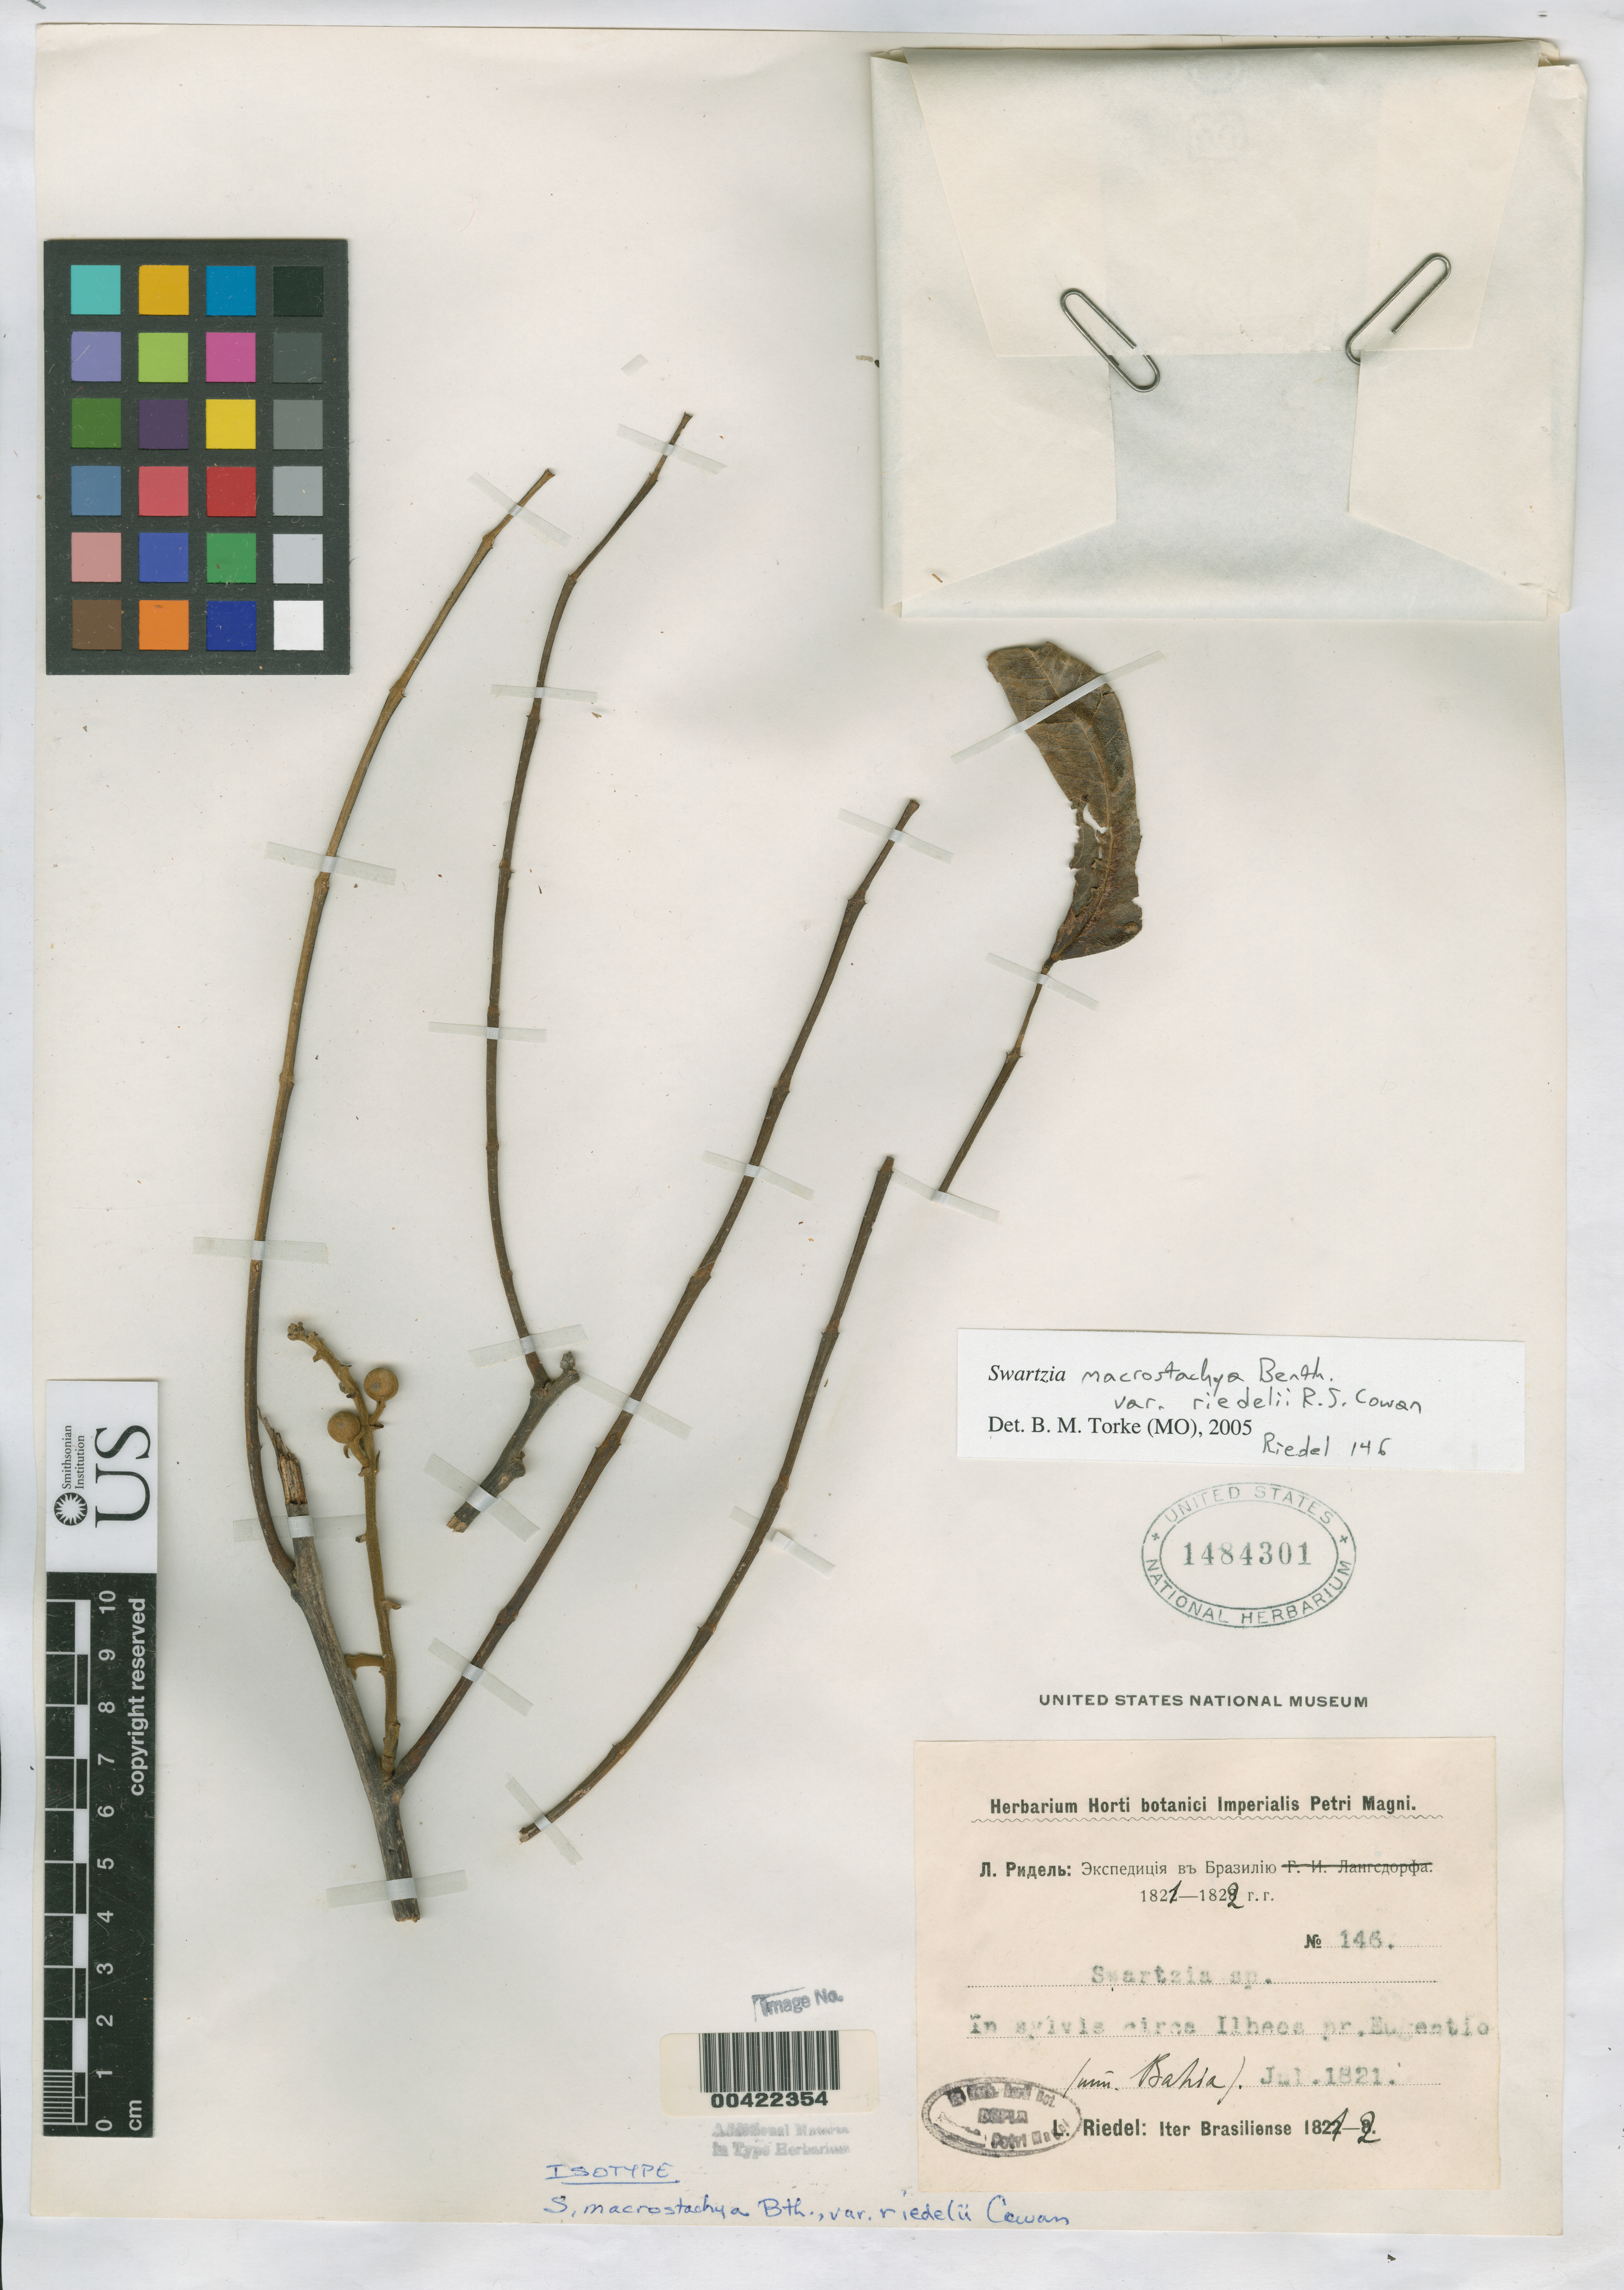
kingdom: Plantae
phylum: Tracheophyta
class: Magnoliopsida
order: Fabales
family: Fabaceae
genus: Swartzia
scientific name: Swartzia macrostachya var. riedelii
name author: R.S. Cowan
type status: Isotype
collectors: L. Riedel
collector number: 146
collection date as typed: Jul 1821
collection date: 1821-07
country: Brazil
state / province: Bahia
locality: Near Ilheos and Engenho.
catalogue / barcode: US 1484301